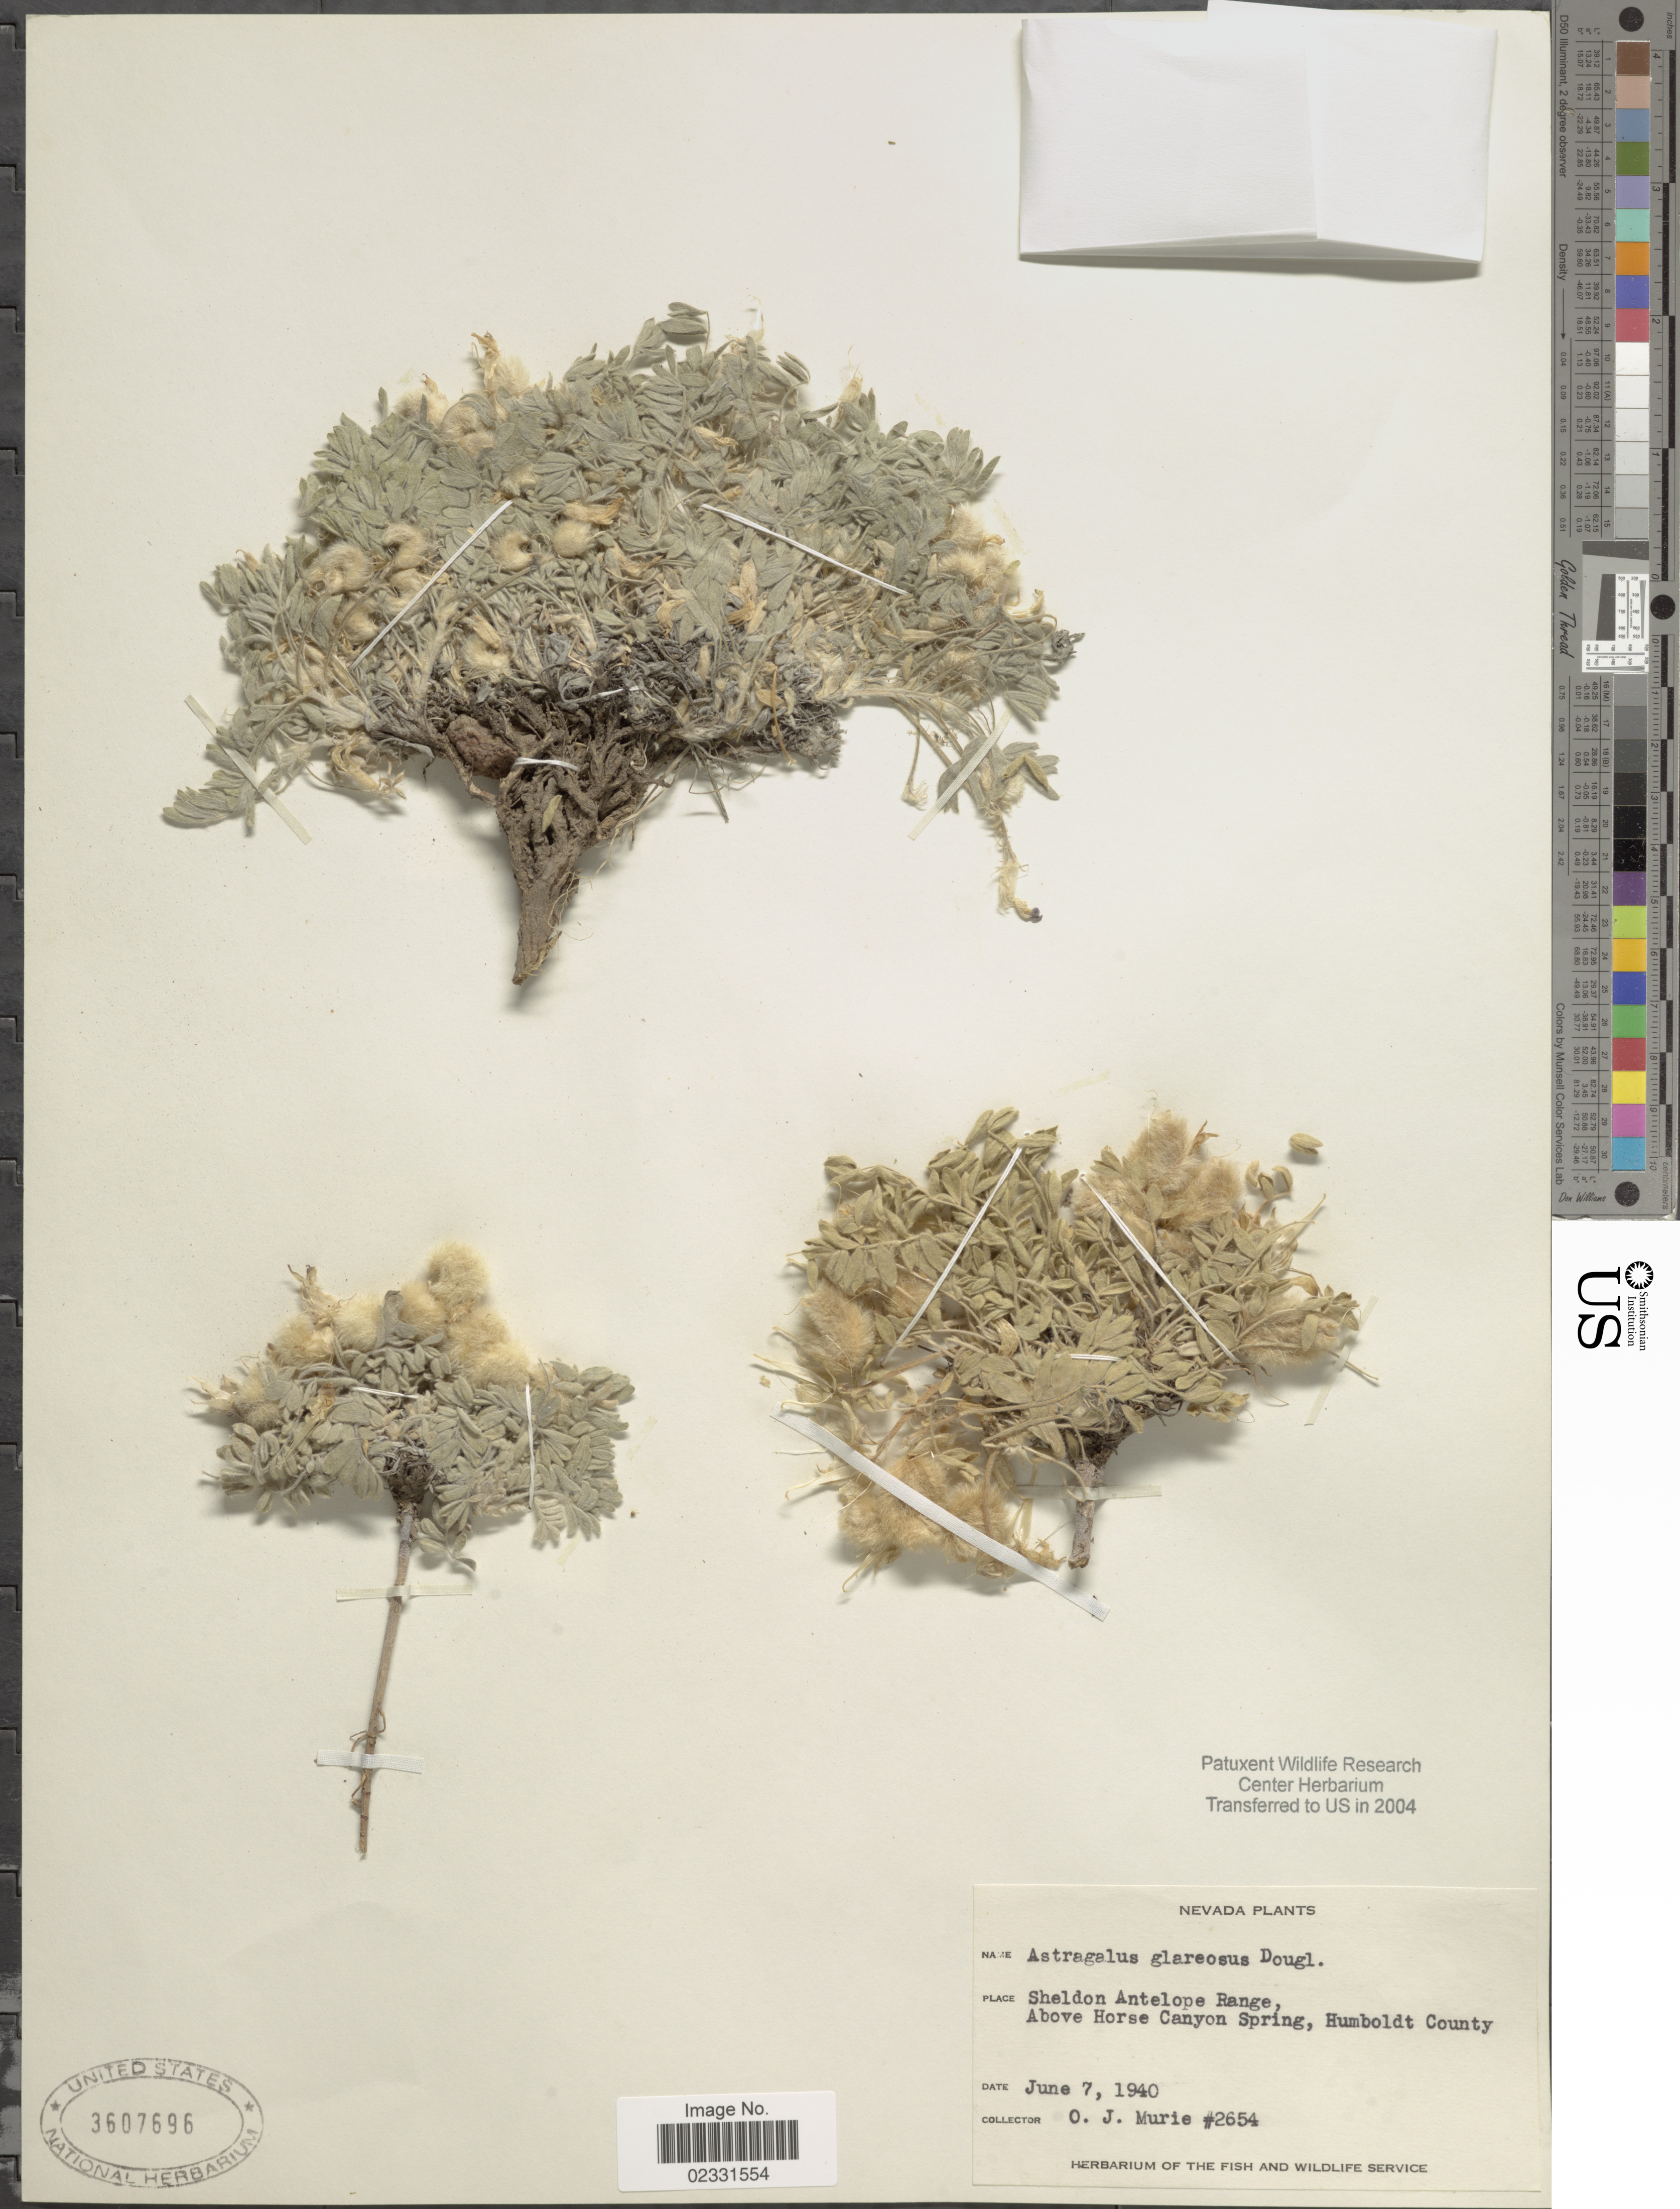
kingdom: Plantae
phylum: Tracheophyta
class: Magnoliopsida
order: Fabales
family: Fabaceae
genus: Astragalus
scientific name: Astragalus purshii var. glareosus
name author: (Douglas ex Hook.) Barneby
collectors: O. Murie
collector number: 2654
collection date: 1940-06-07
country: United States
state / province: Nevada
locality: Sheldon Antelope Range, Above Horse Canyon Spring, Humboldt County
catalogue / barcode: US 3607696